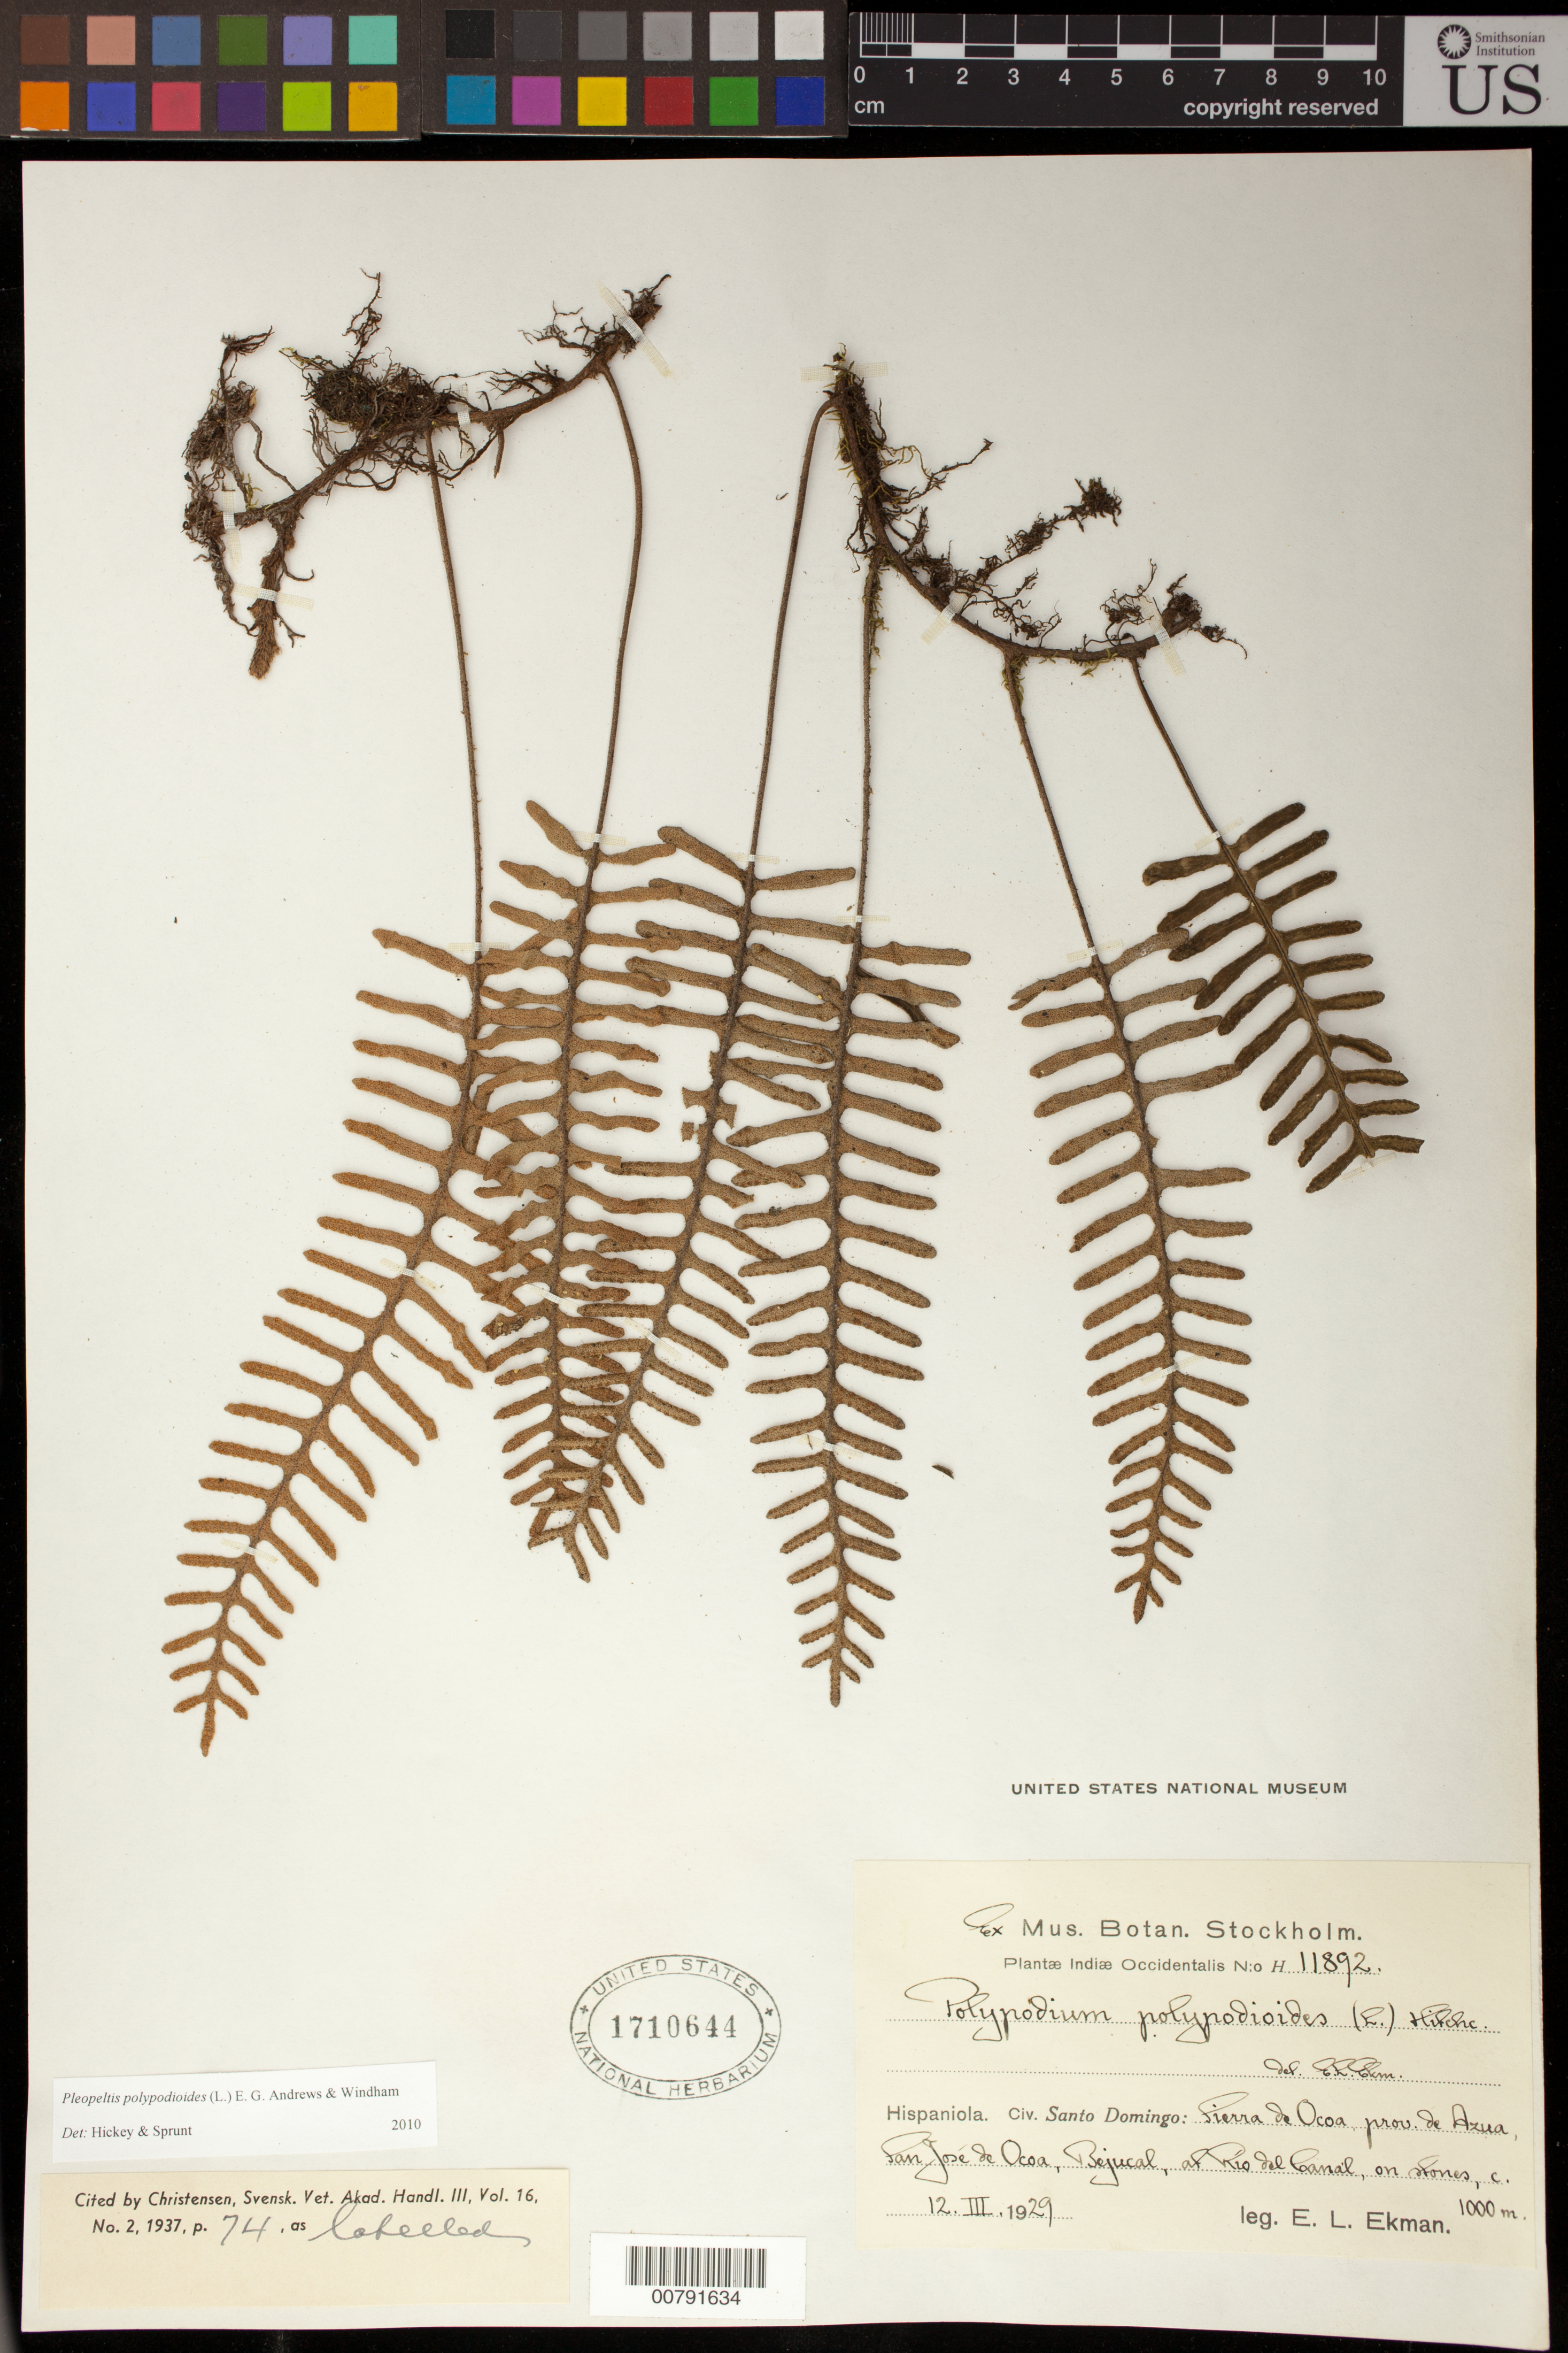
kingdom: Plantae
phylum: Tracheophyta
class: Polypodiopsida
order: Polypodiales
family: Polypodiaceae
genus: Pleopeltis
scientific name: Pleopeltis polypodioides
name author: (L.) E.G. Andrews & Windham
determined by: Hickey, R. J.; Sprunt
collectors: E. L. Ekman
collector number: H 11892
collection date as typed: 12 Mar 1929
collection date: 1929-03-12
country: Dominican Republic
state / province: Azua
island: Hispaniola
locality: Sierra de Ocoa, San José de Ocoa, Bejucal, at Río del Canal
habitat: On shores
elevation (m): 1000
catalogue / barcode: US 1710644